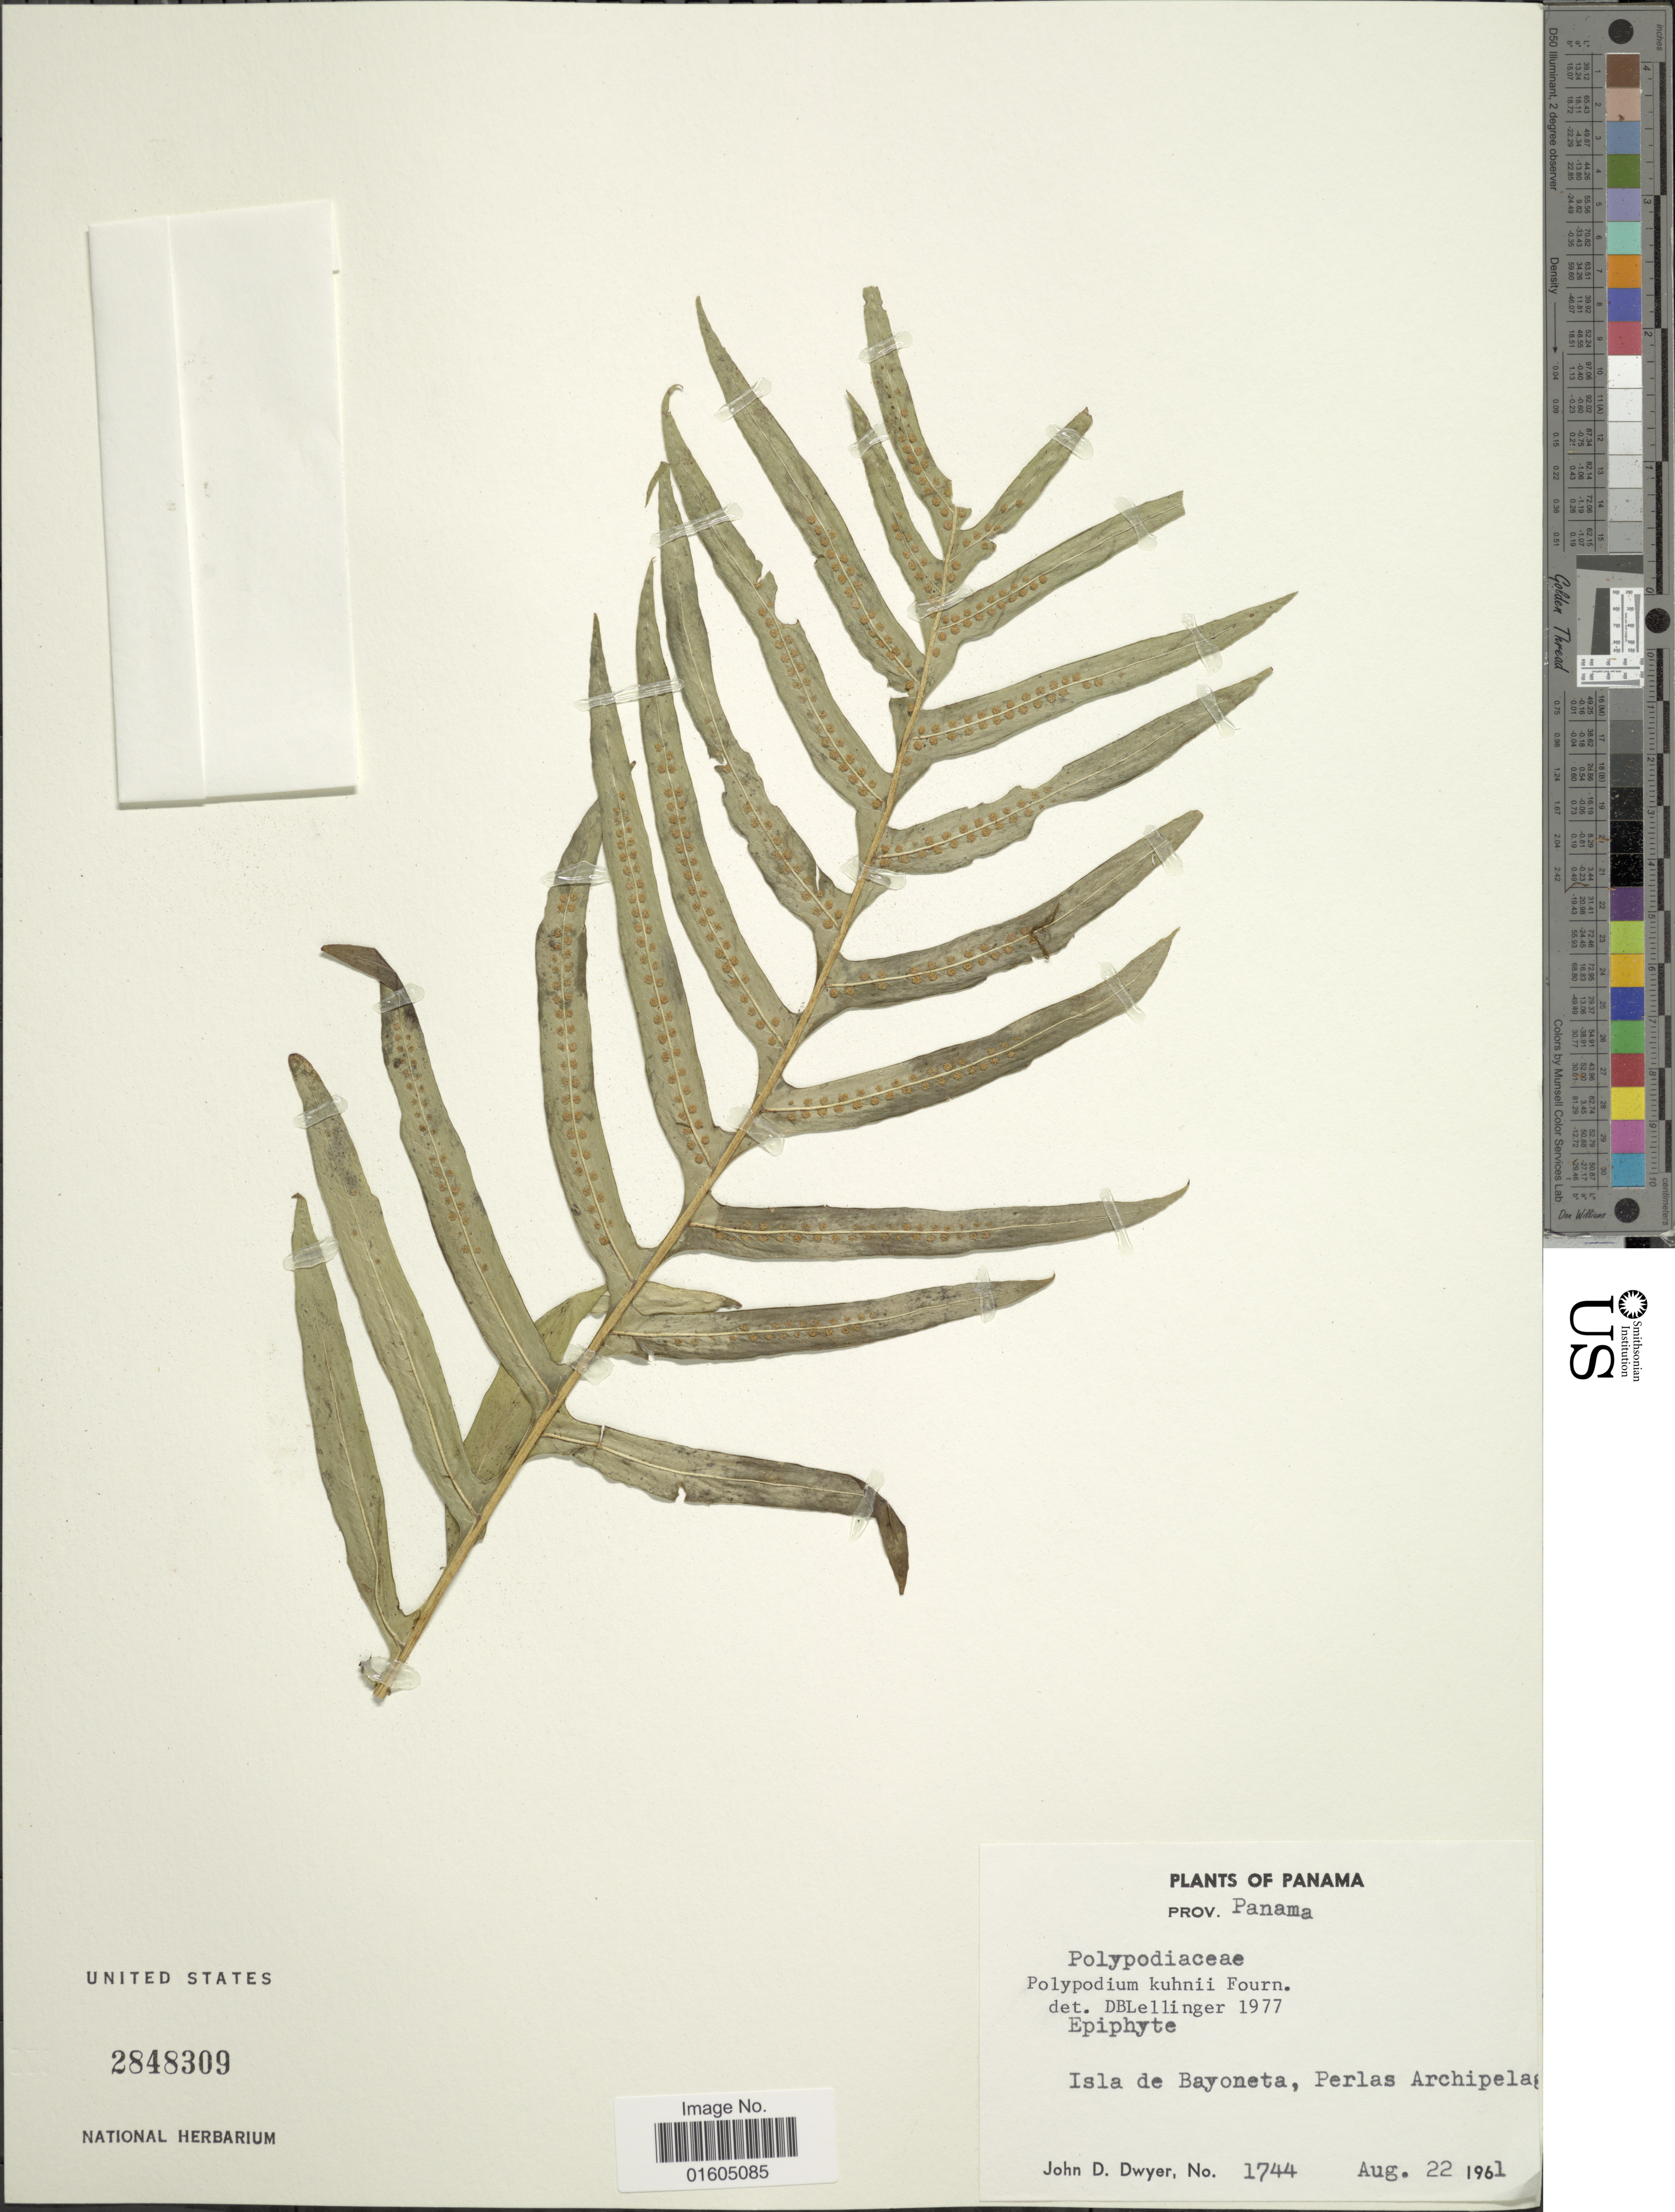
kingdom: Plantae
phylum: Tracheophyta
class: Polypodiopsida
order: Polypodiales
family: Polypodiaceae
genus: Serpocaulon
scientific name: Serpocaulon attenuatum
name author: (Humb. & Bonpl. ex Willd.) A.R. Sm.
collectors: J. D. Dwyer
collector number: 1744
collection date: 1961-08-22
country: Panama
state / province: Panamá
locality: Panama. Prov. Panama. Isla de Bayoneta, Perlas Archipelag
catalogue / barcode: US 2848309